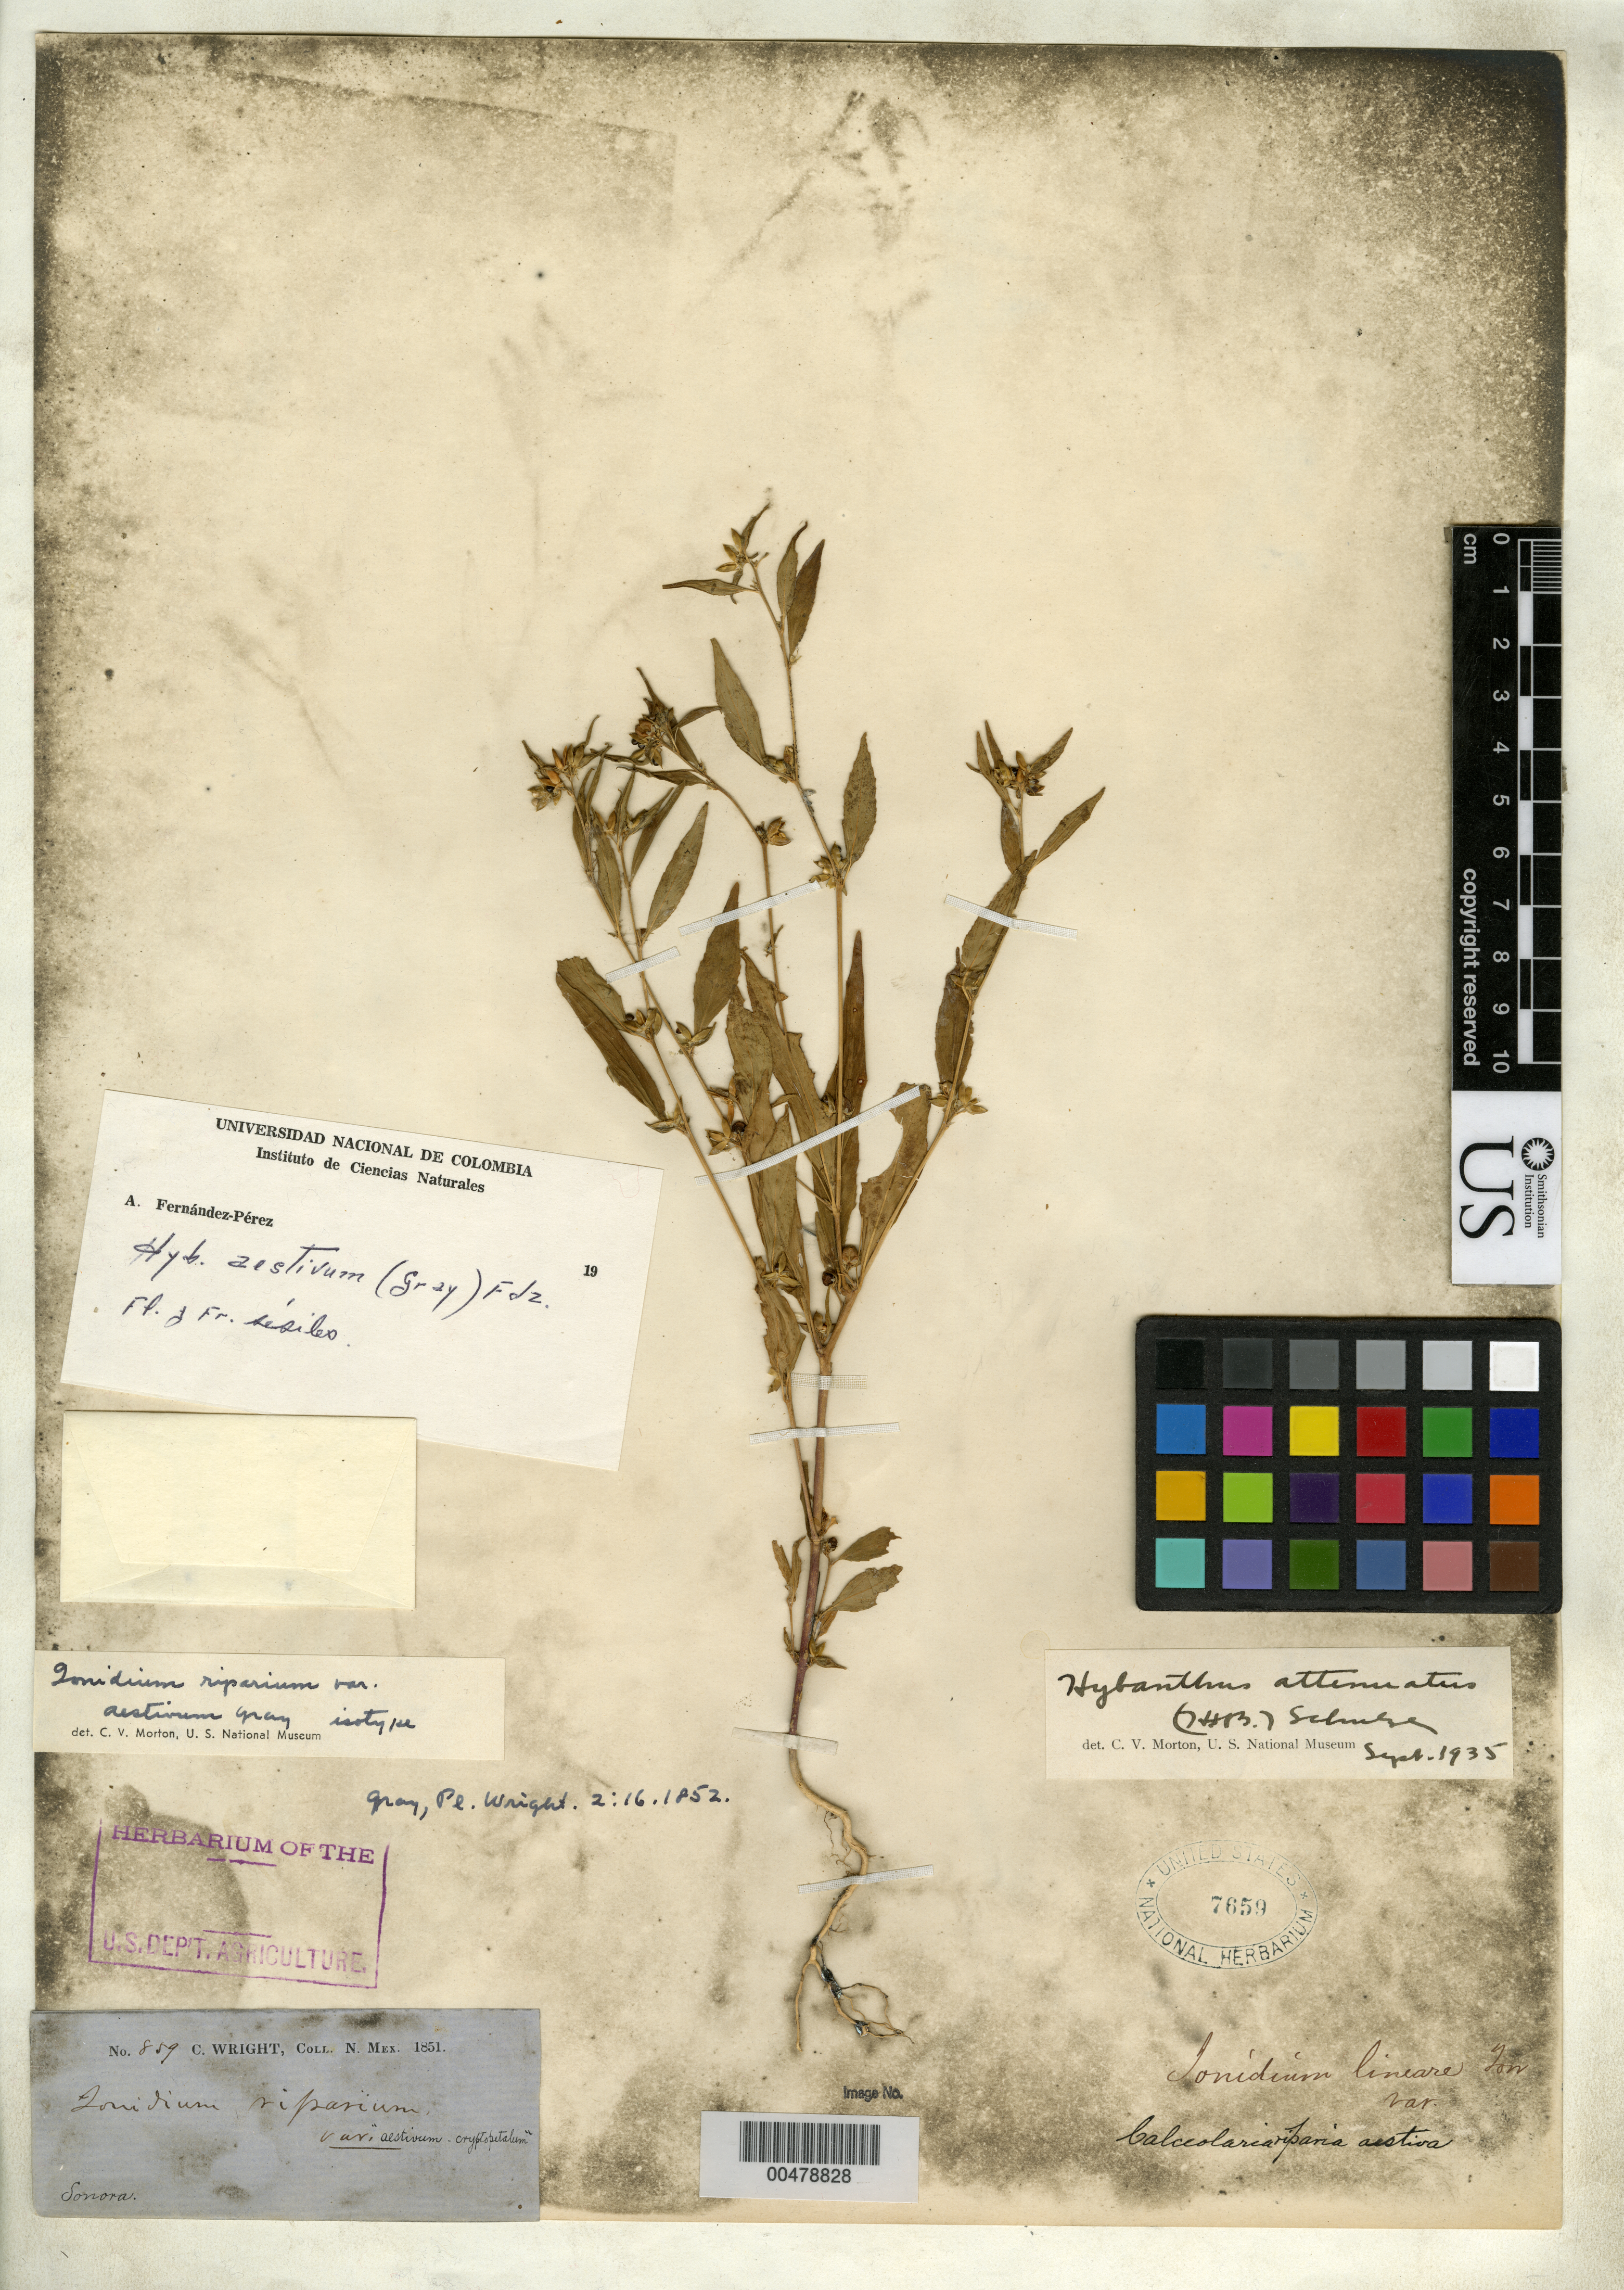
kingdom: Plantae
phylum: Tracheophyta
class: Magnoliopsida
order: Malpighiales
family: Violaceae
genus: Ionidium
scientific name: Ionidium riparium var. aestivum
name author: A. Gray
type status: Isotype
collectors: C. Wright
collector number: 859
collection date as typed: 1851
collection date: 1851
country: Mexico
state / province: Sonora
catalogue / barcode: US 7659